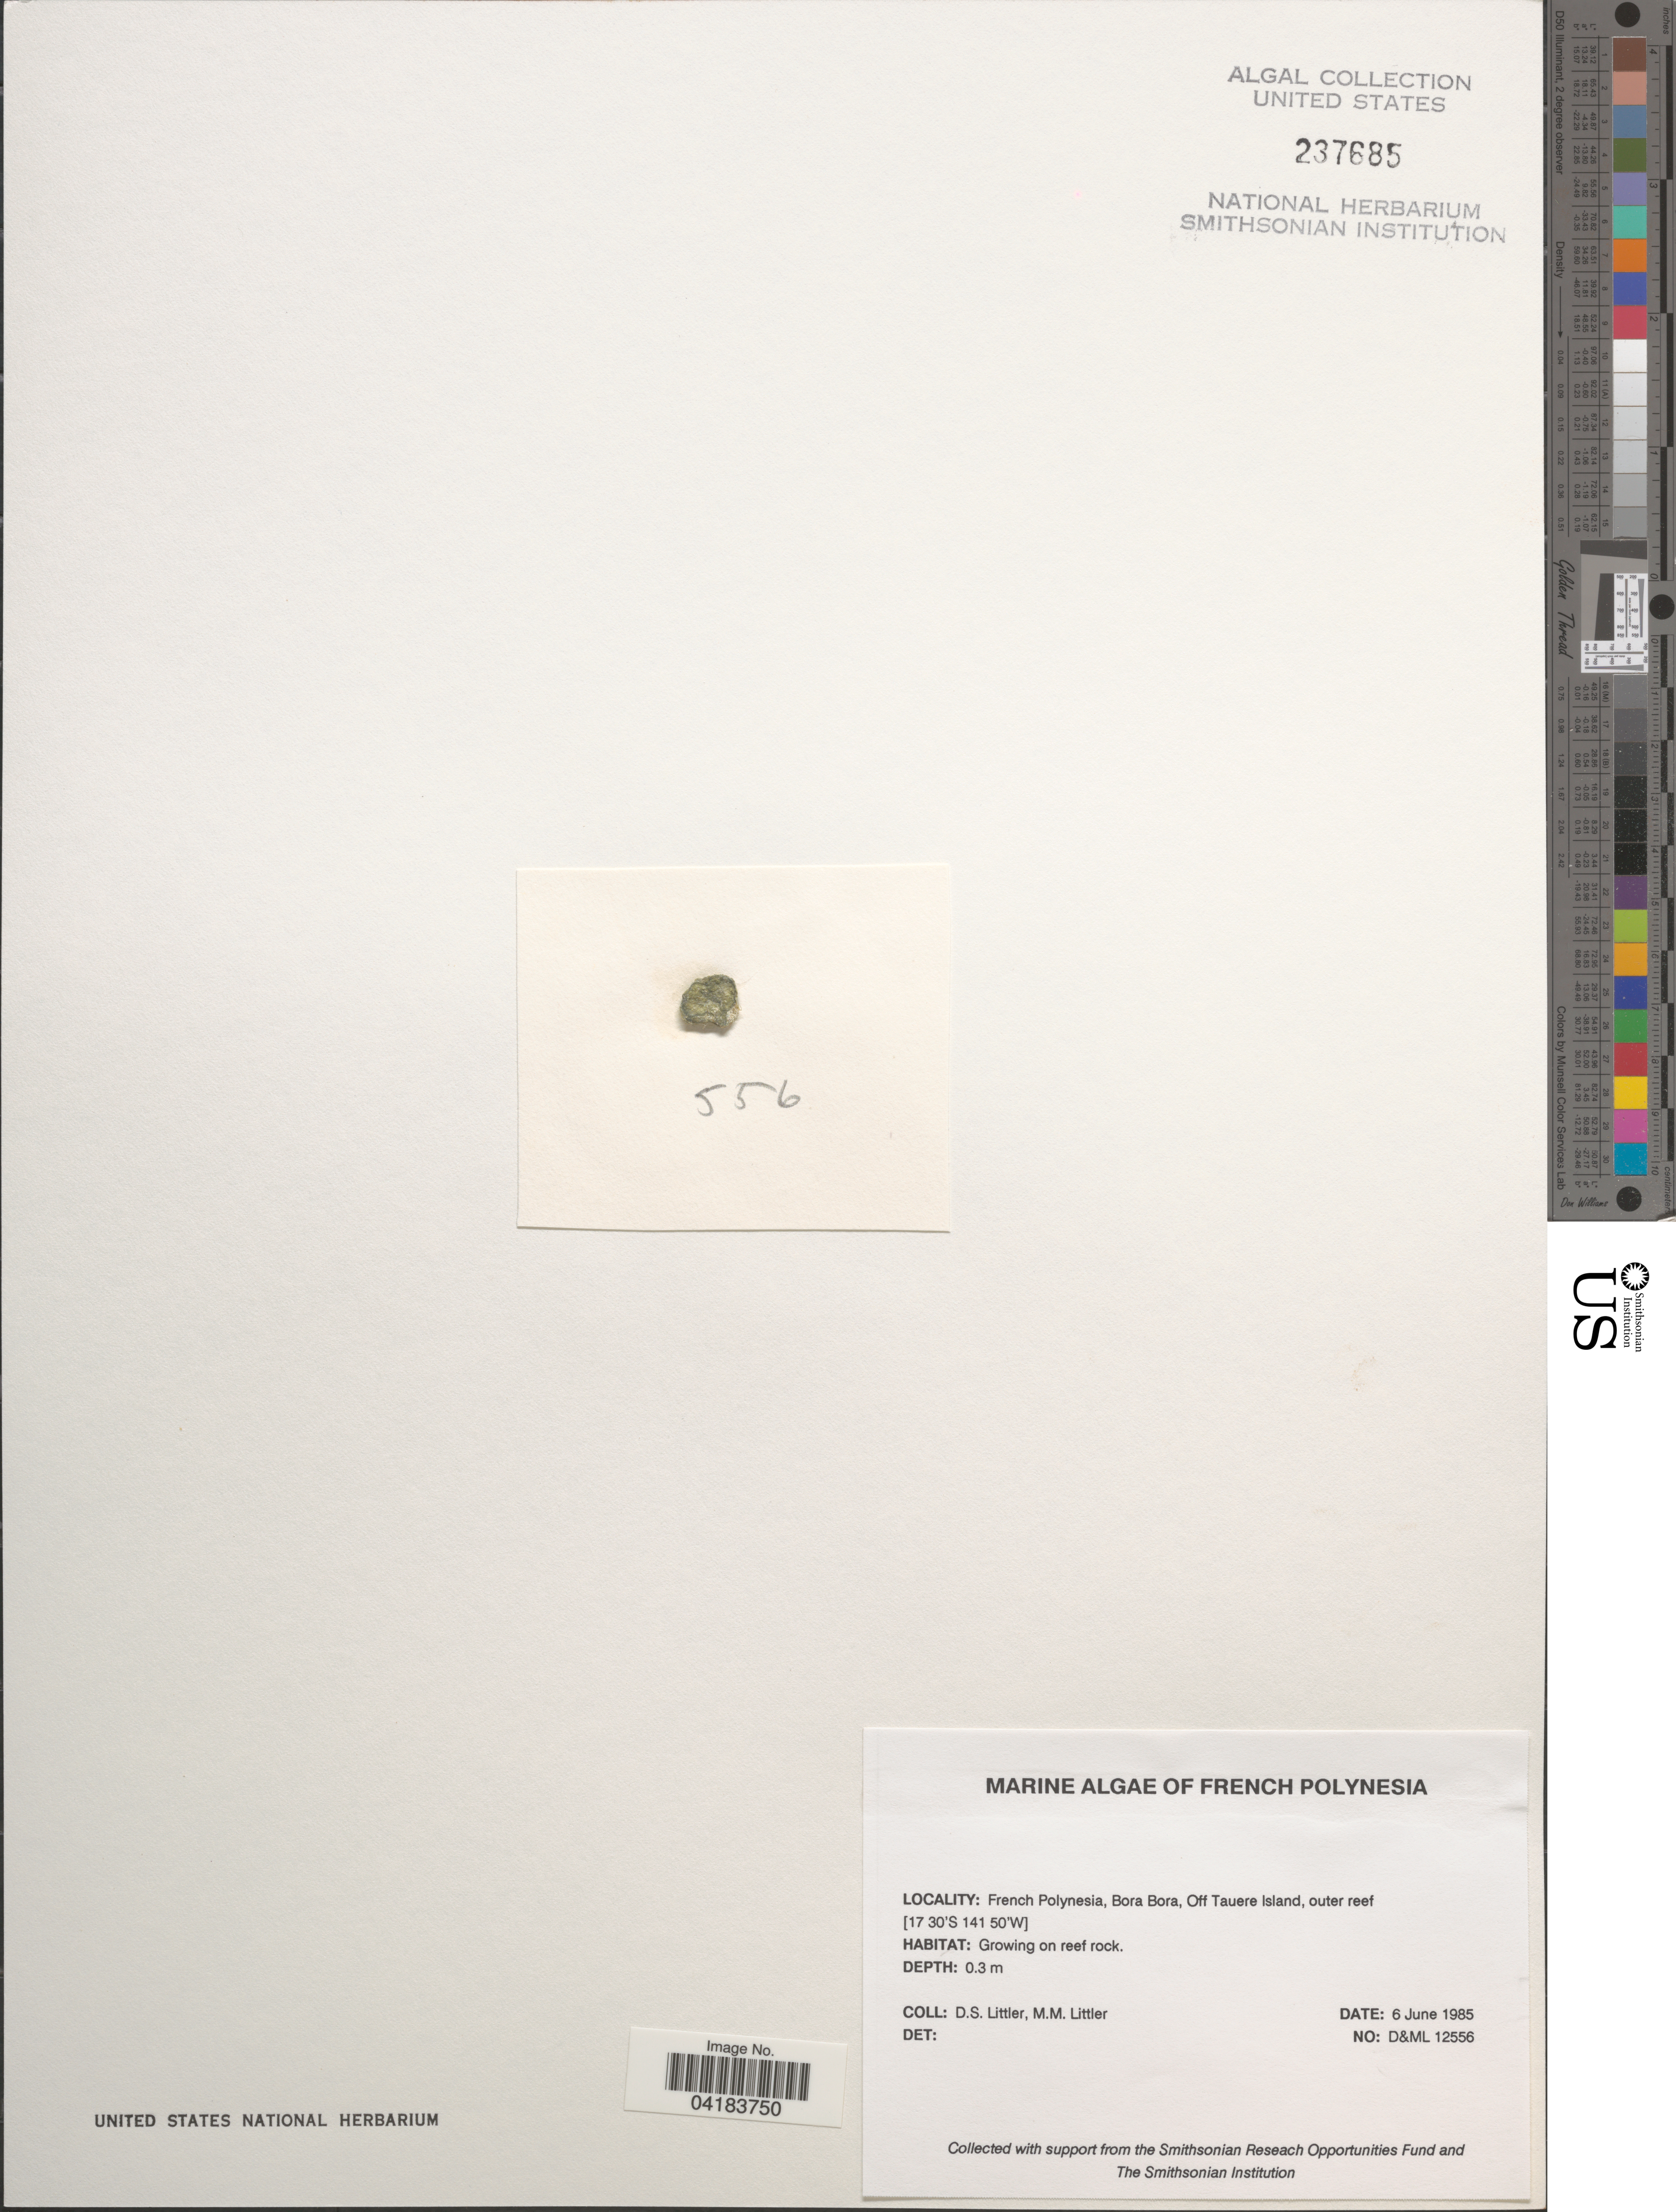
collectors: D. S. Littler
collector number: D&ML12556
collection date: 1985-06-06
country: French Polynesia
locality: Bora Bora, Off Tauere Island, outer reef.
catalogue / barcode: US 237685